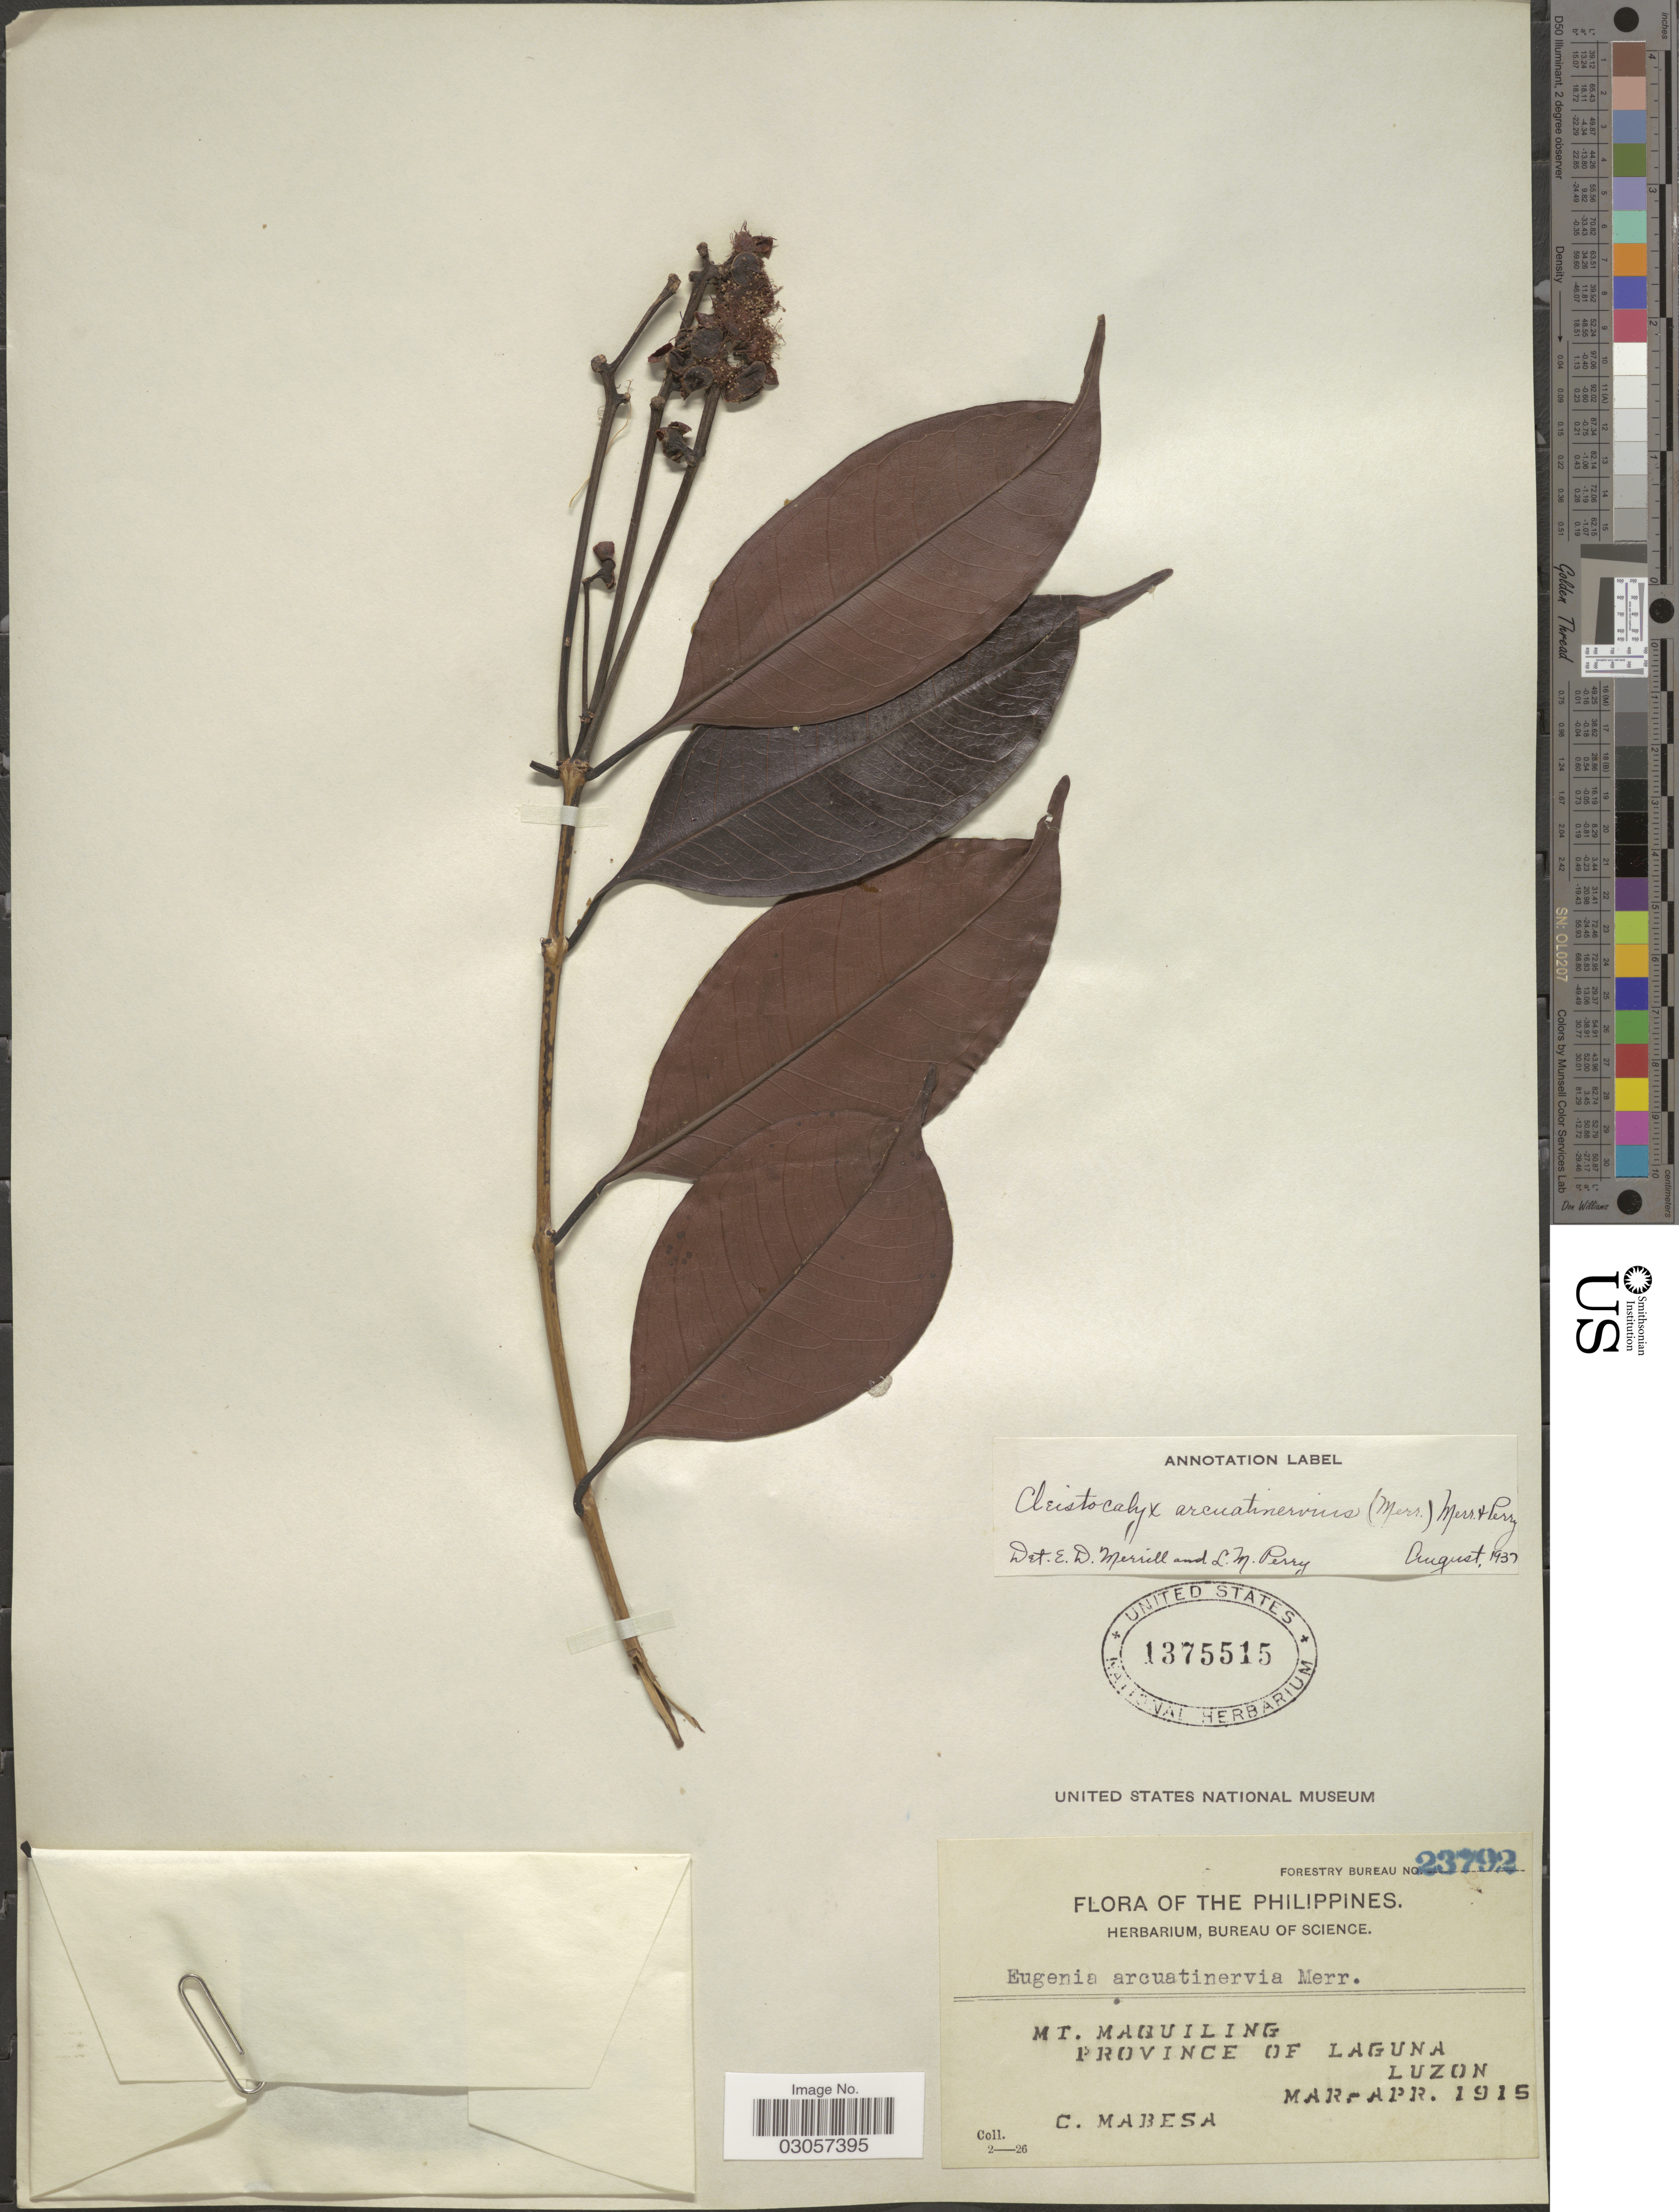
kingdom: Plantae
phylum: Tracheophyta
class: Magnoliopsida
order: Myrtales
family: Myrtaceae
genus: Syzygium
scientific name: Syzygium arcuatinervium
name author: (Merr.) Craven & Biffin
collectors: C. Mabesa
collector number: Forestry Bureau 23792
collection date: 1915-03/1915-04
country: Philippines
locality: Mt. Maquiling, Province of Laguna, Luzon.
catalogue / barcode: US 1375515